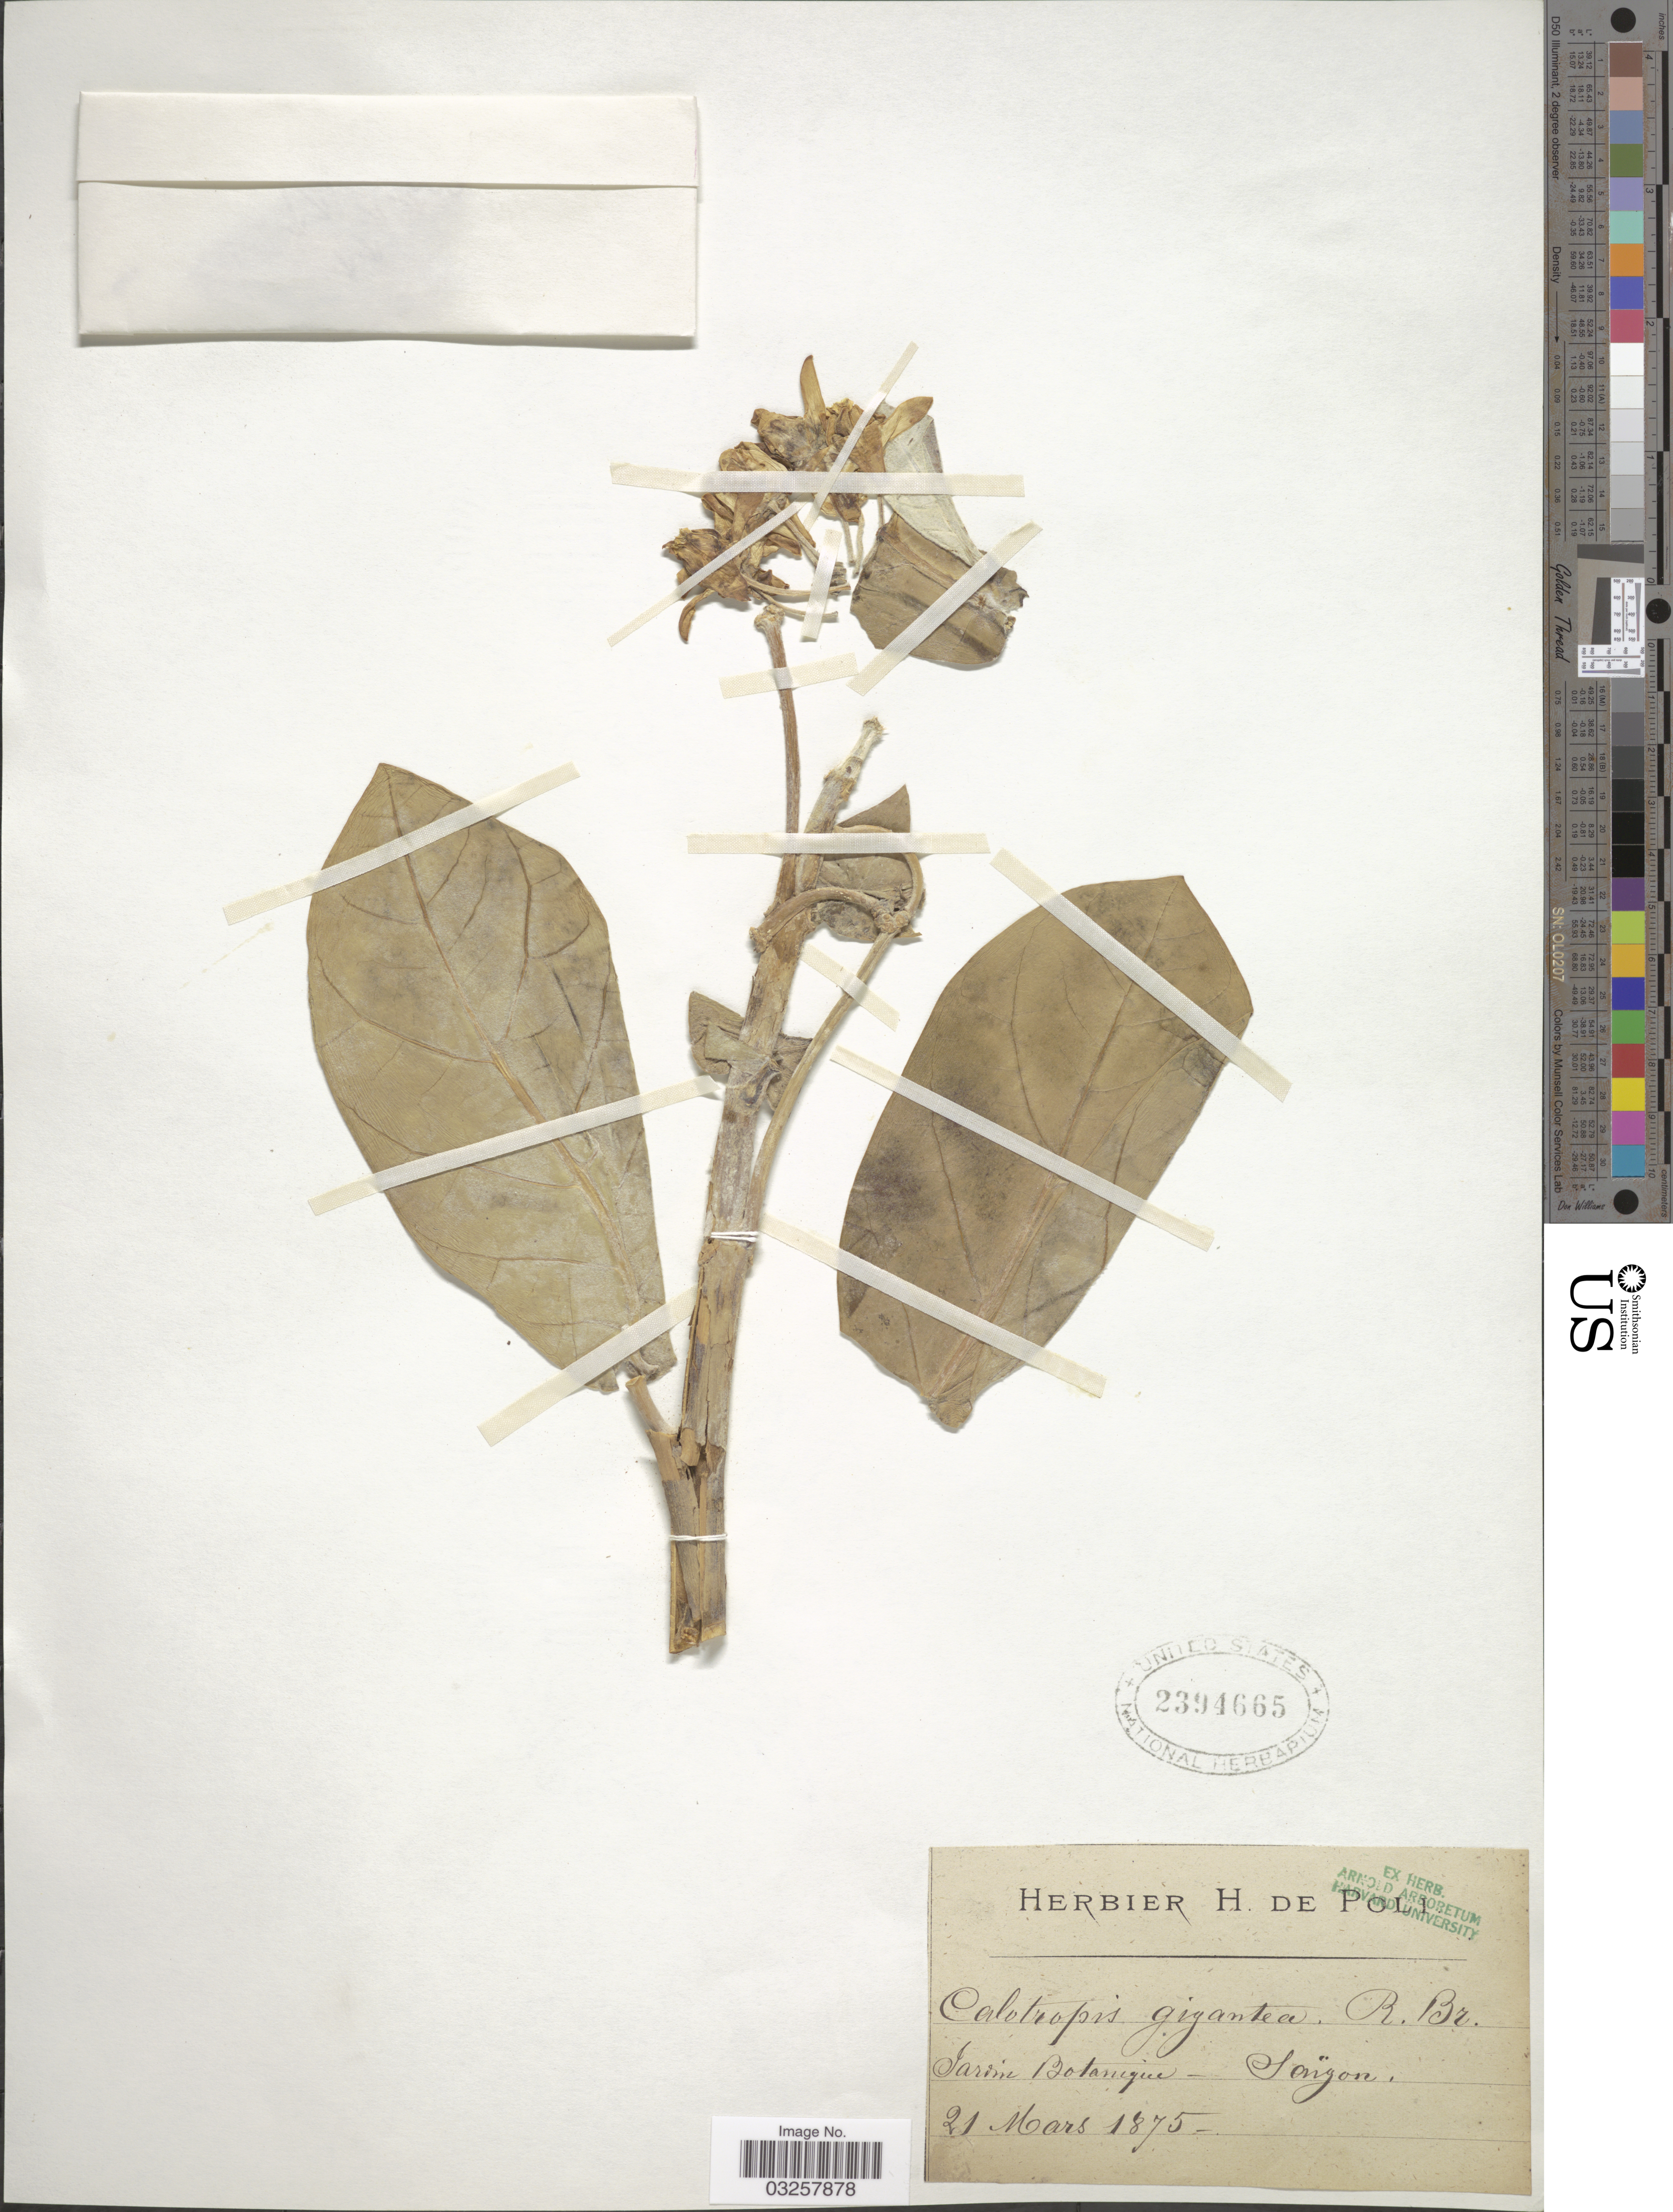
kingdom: Plantae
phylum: Tracheophyta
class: Magnoliopsida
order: Gentianales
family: Apocynaceae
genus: Calotropis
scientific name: Calotropis gigantea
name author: (L.) W.T. Aiton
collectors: ex herb. H. De Poli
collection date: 1875-03-21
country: Vietnam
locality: Jardin Botanique-Saïgon.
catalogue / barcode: US 2394665